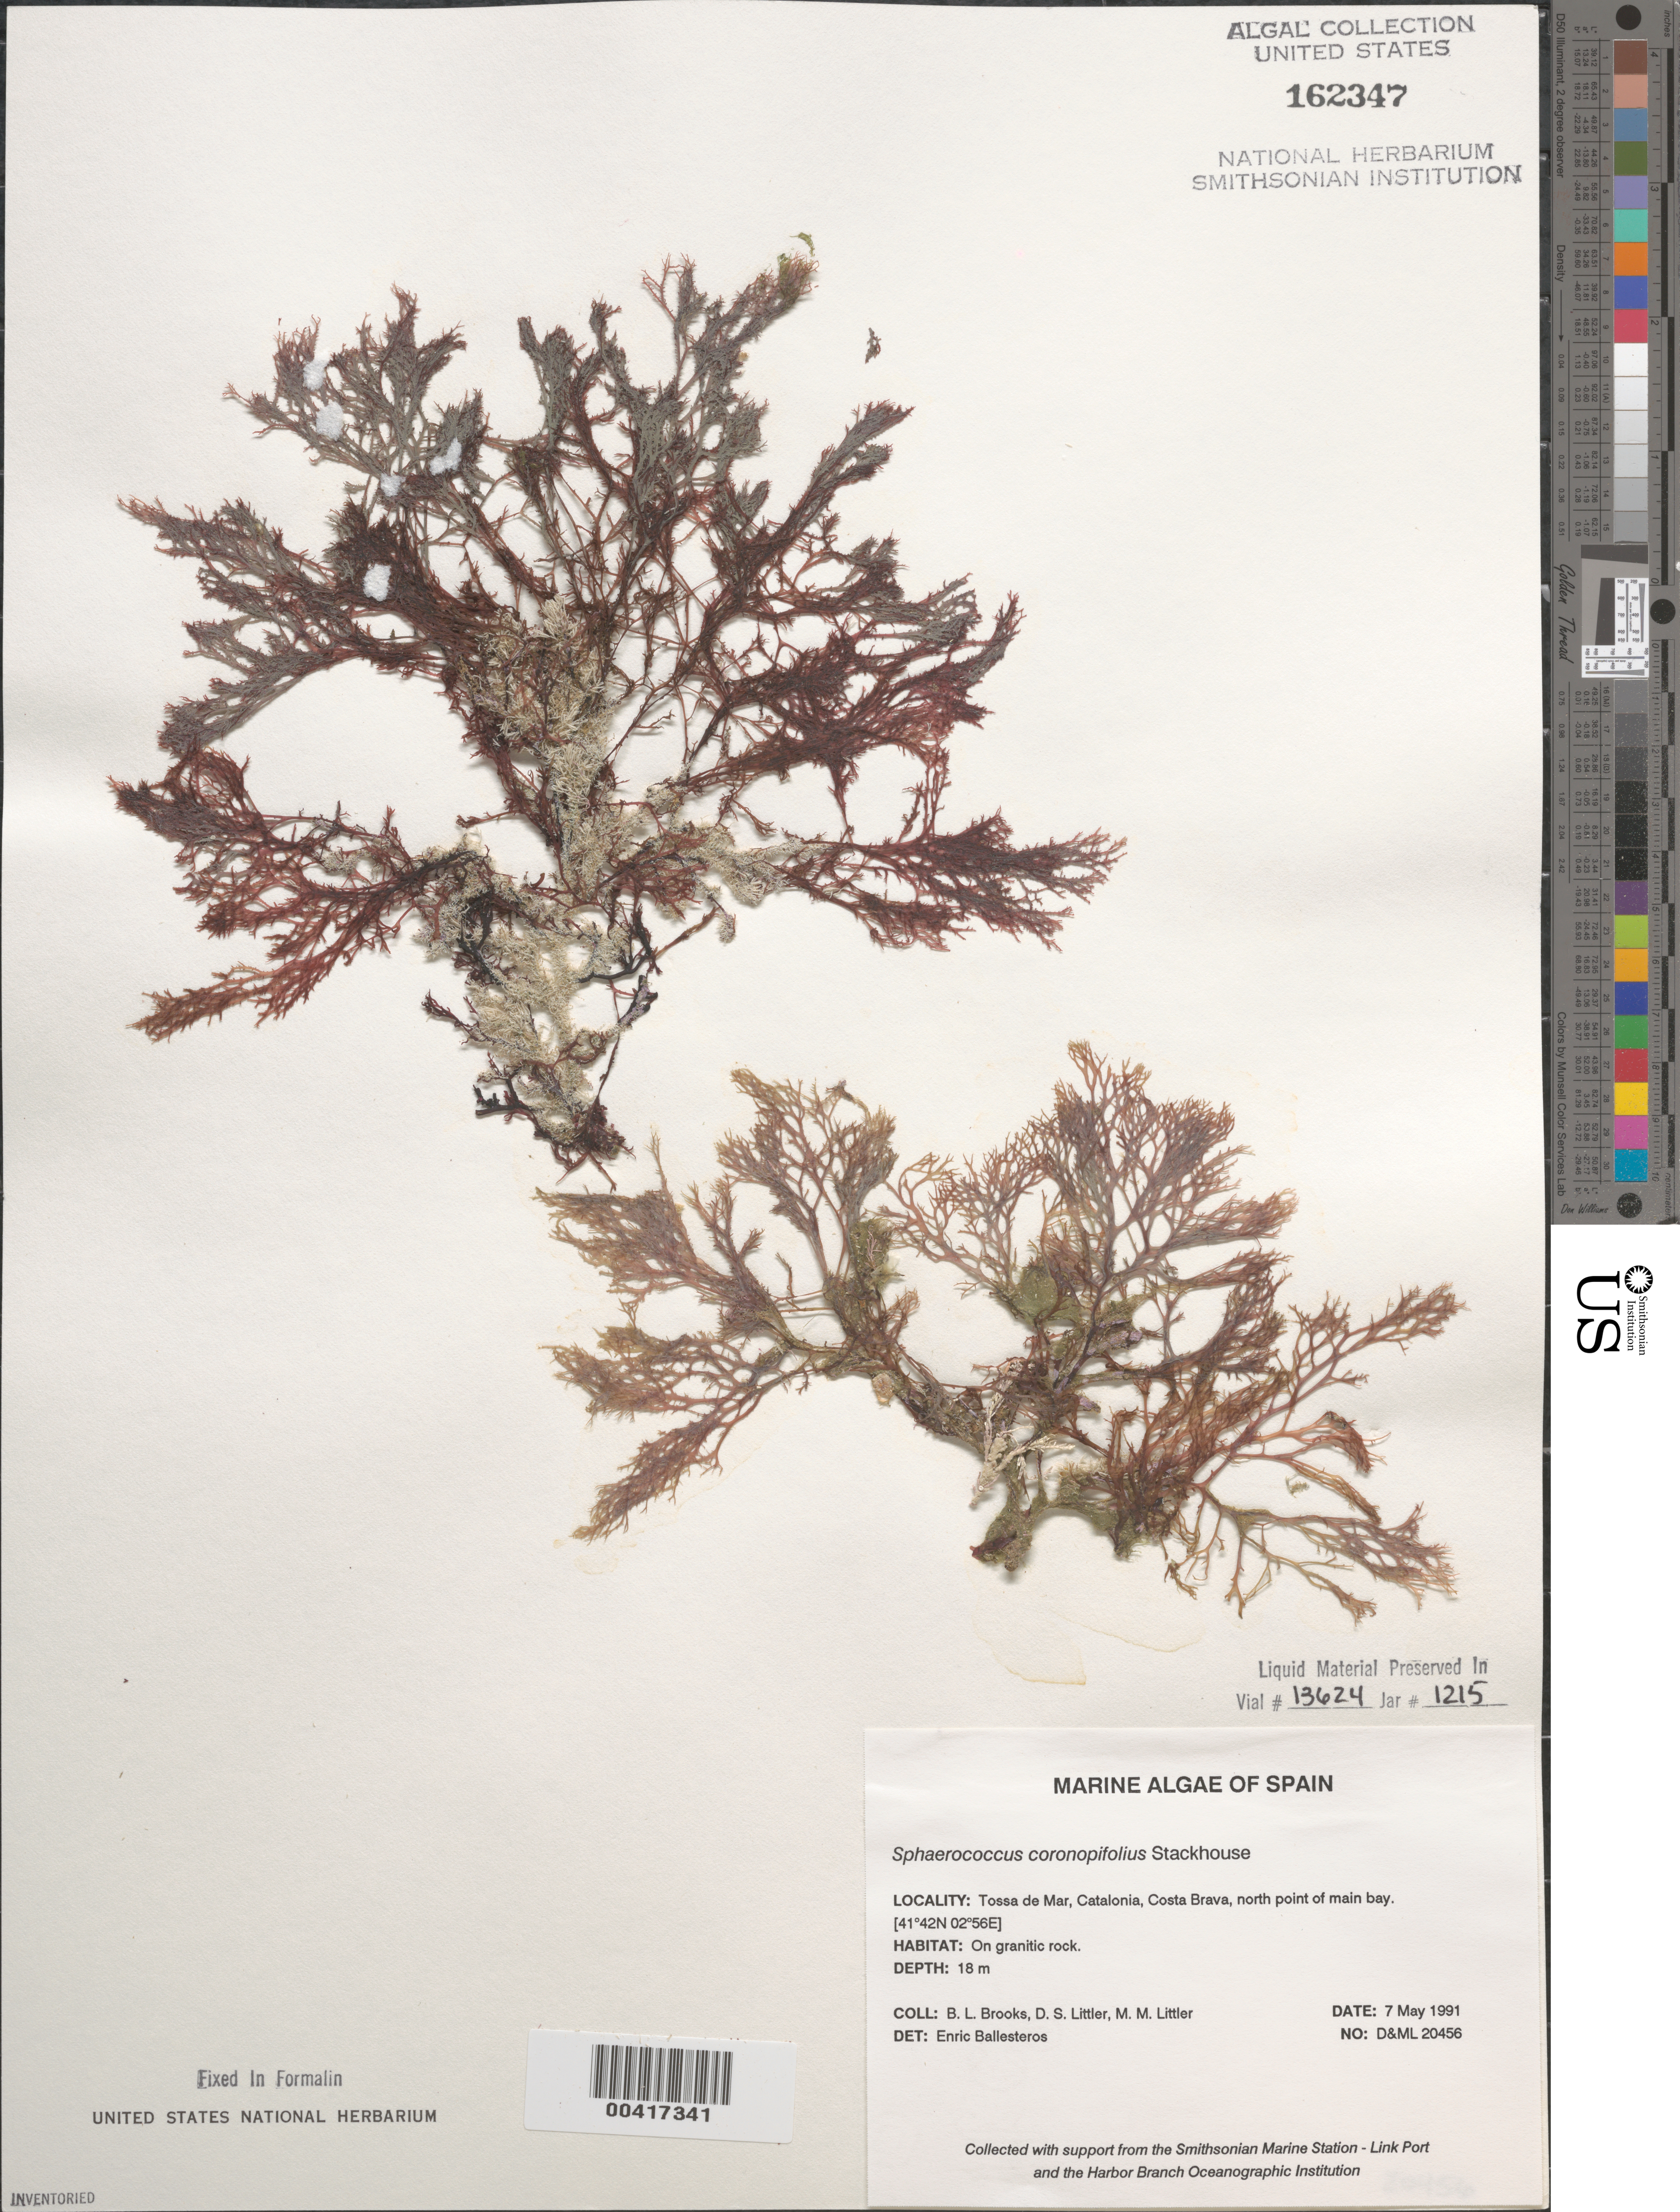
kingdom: Plantae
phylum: Rhodophyta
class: Florideophyceae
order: Gigartinales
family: Sphaerococcaceae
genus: Sphaerococcus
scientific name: Sphaerococcus coronopifolius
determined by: Ballesteros, E.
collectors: B. Brooks, D. S. Littler & M. M. Littler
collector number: D&ML 20456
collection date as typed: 07 May 1991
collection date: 1991-05-07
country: Spain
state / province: Catalunya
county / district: Girona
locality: Tossa de Mar, Costa Brava, Catalonia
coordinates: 41 42N, 02 56E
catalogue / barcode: US 162347